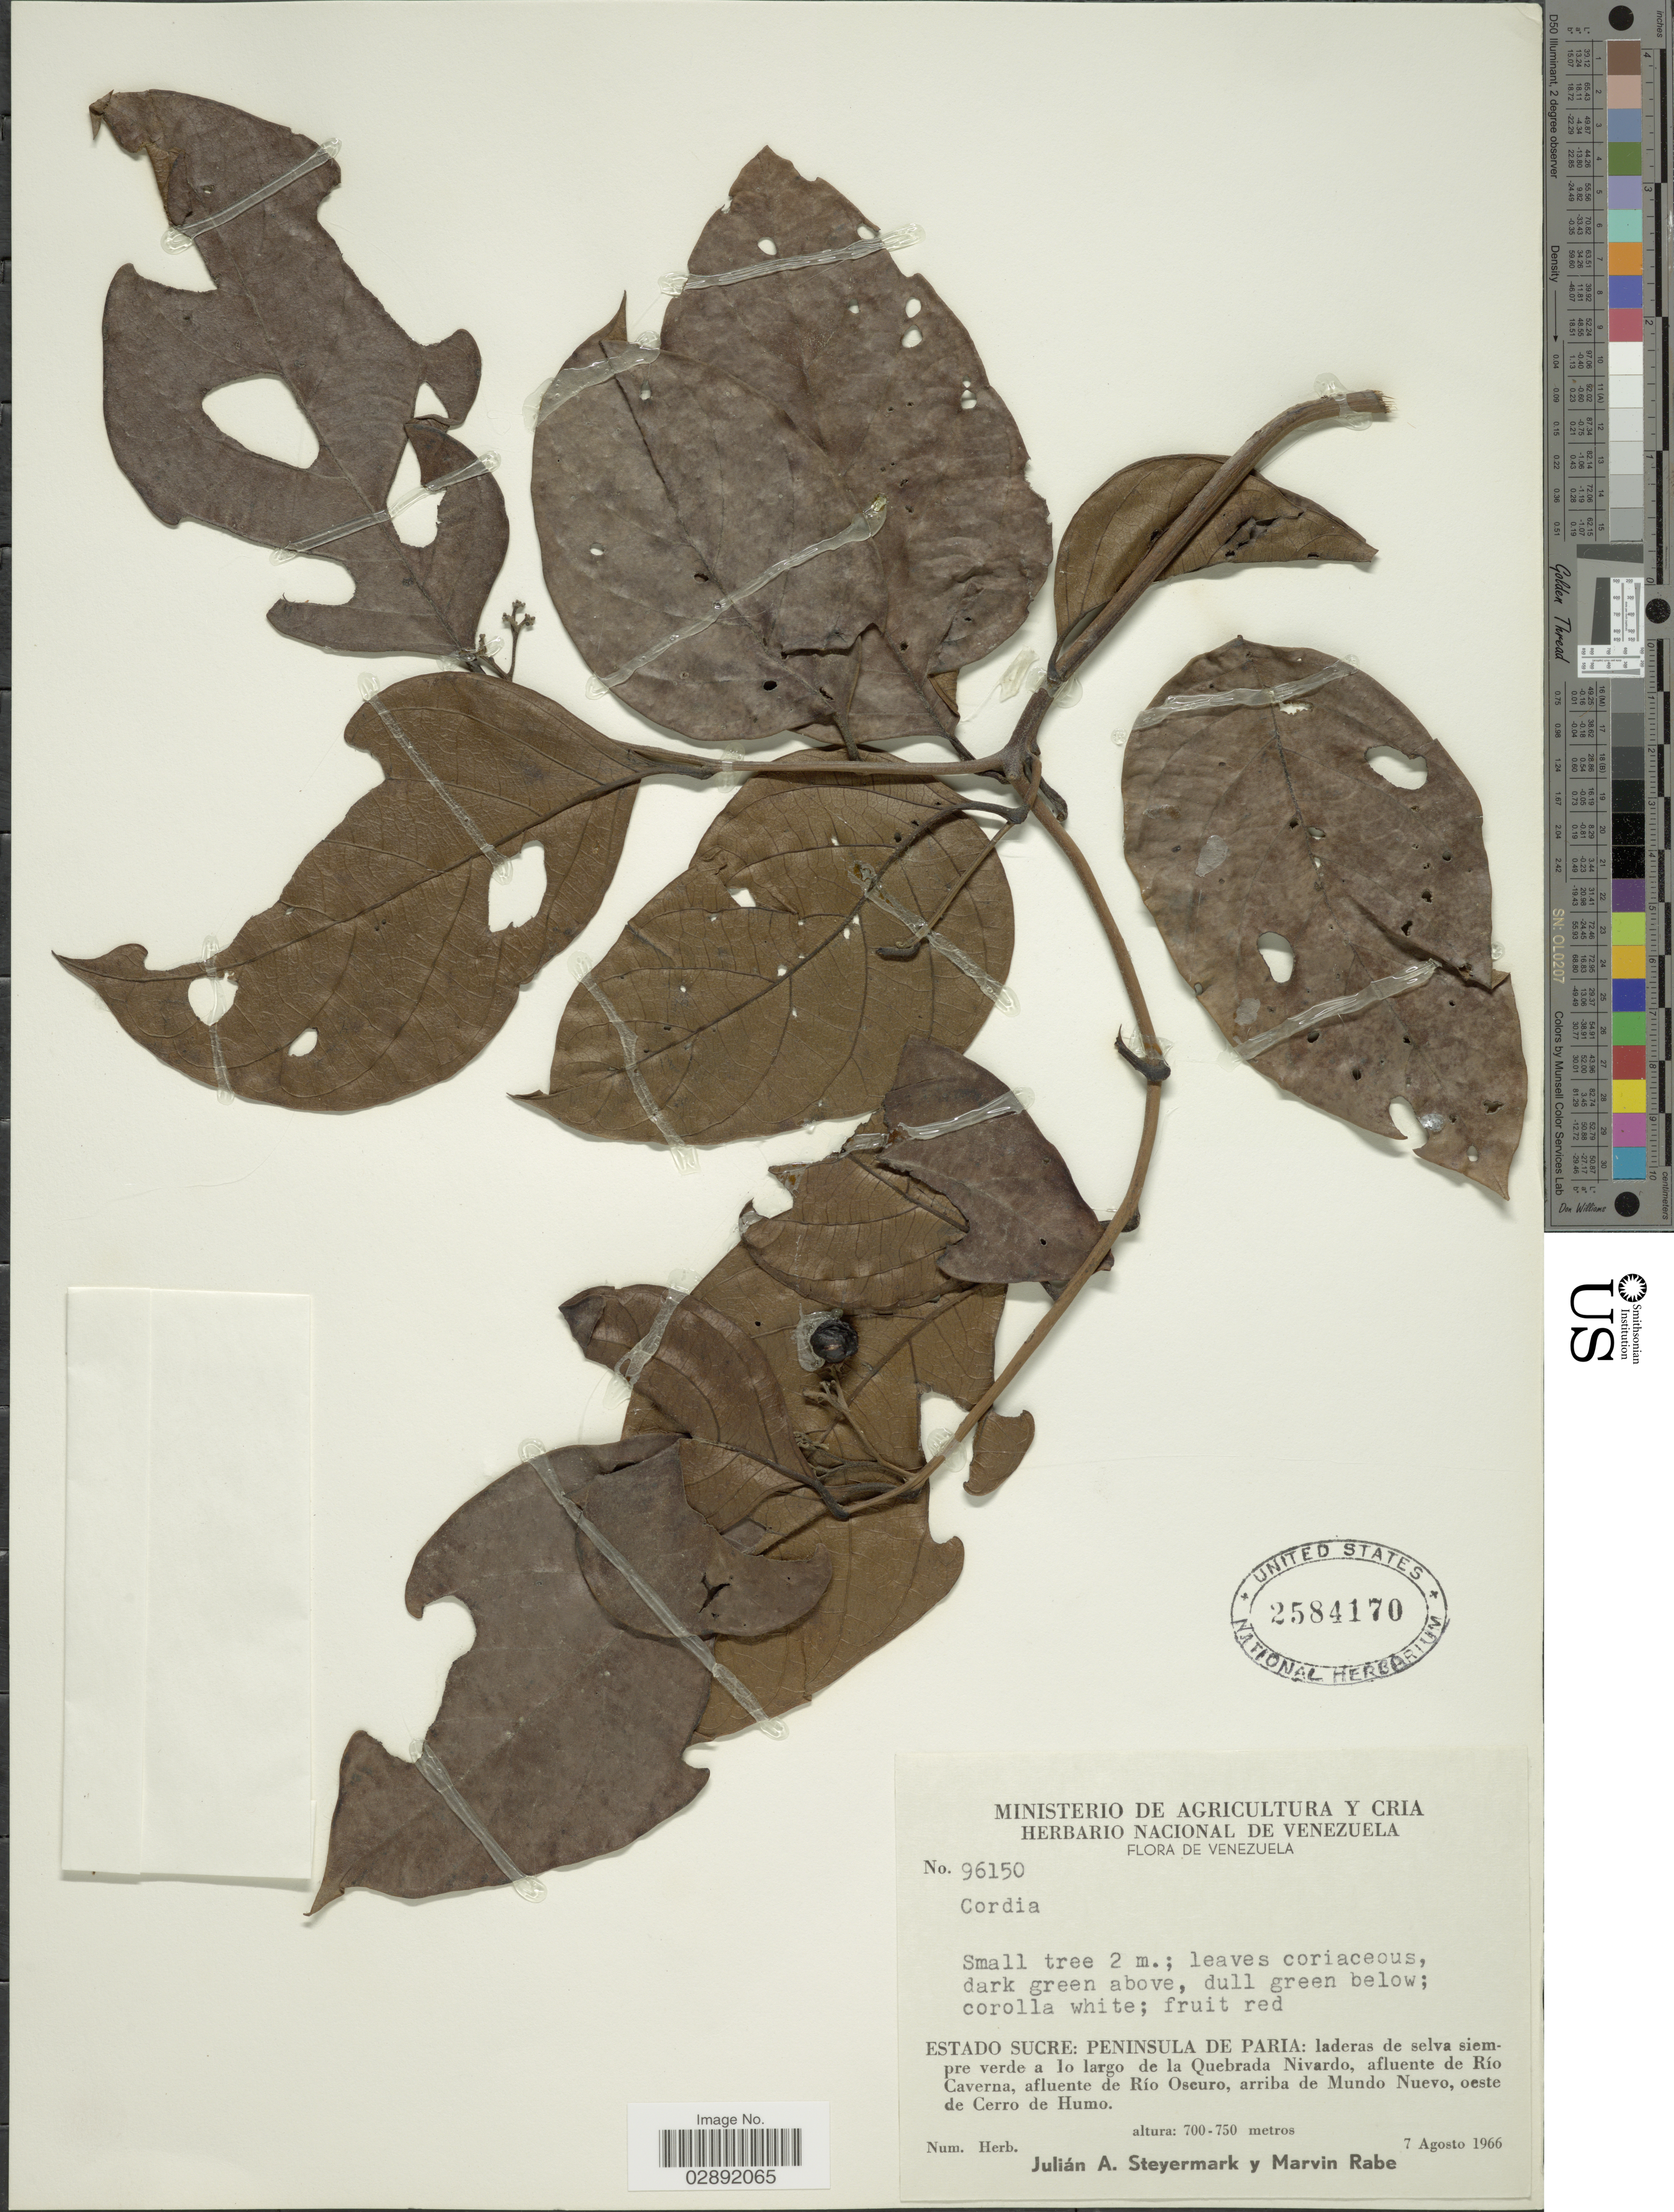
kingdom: Plantae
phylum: Tracheophyta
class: Magnoliopsida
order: Boraginales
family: Cordiaceae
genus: Cordia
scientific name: Cordia sp.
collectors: J. Steyermark & M. Rabe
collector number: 96150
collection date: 1966-08-07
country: Venezuela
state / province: Sucre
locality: Peninsula de Paria: laderas de selva siempre verde a lo largo de la Quebrada Nivardo, afluente de Río Caverna, afluente de Río Oscuro, arriba de Mundo Nuevo, oeste de Cerro de Humo.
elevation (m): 700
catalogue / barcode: US 2584170